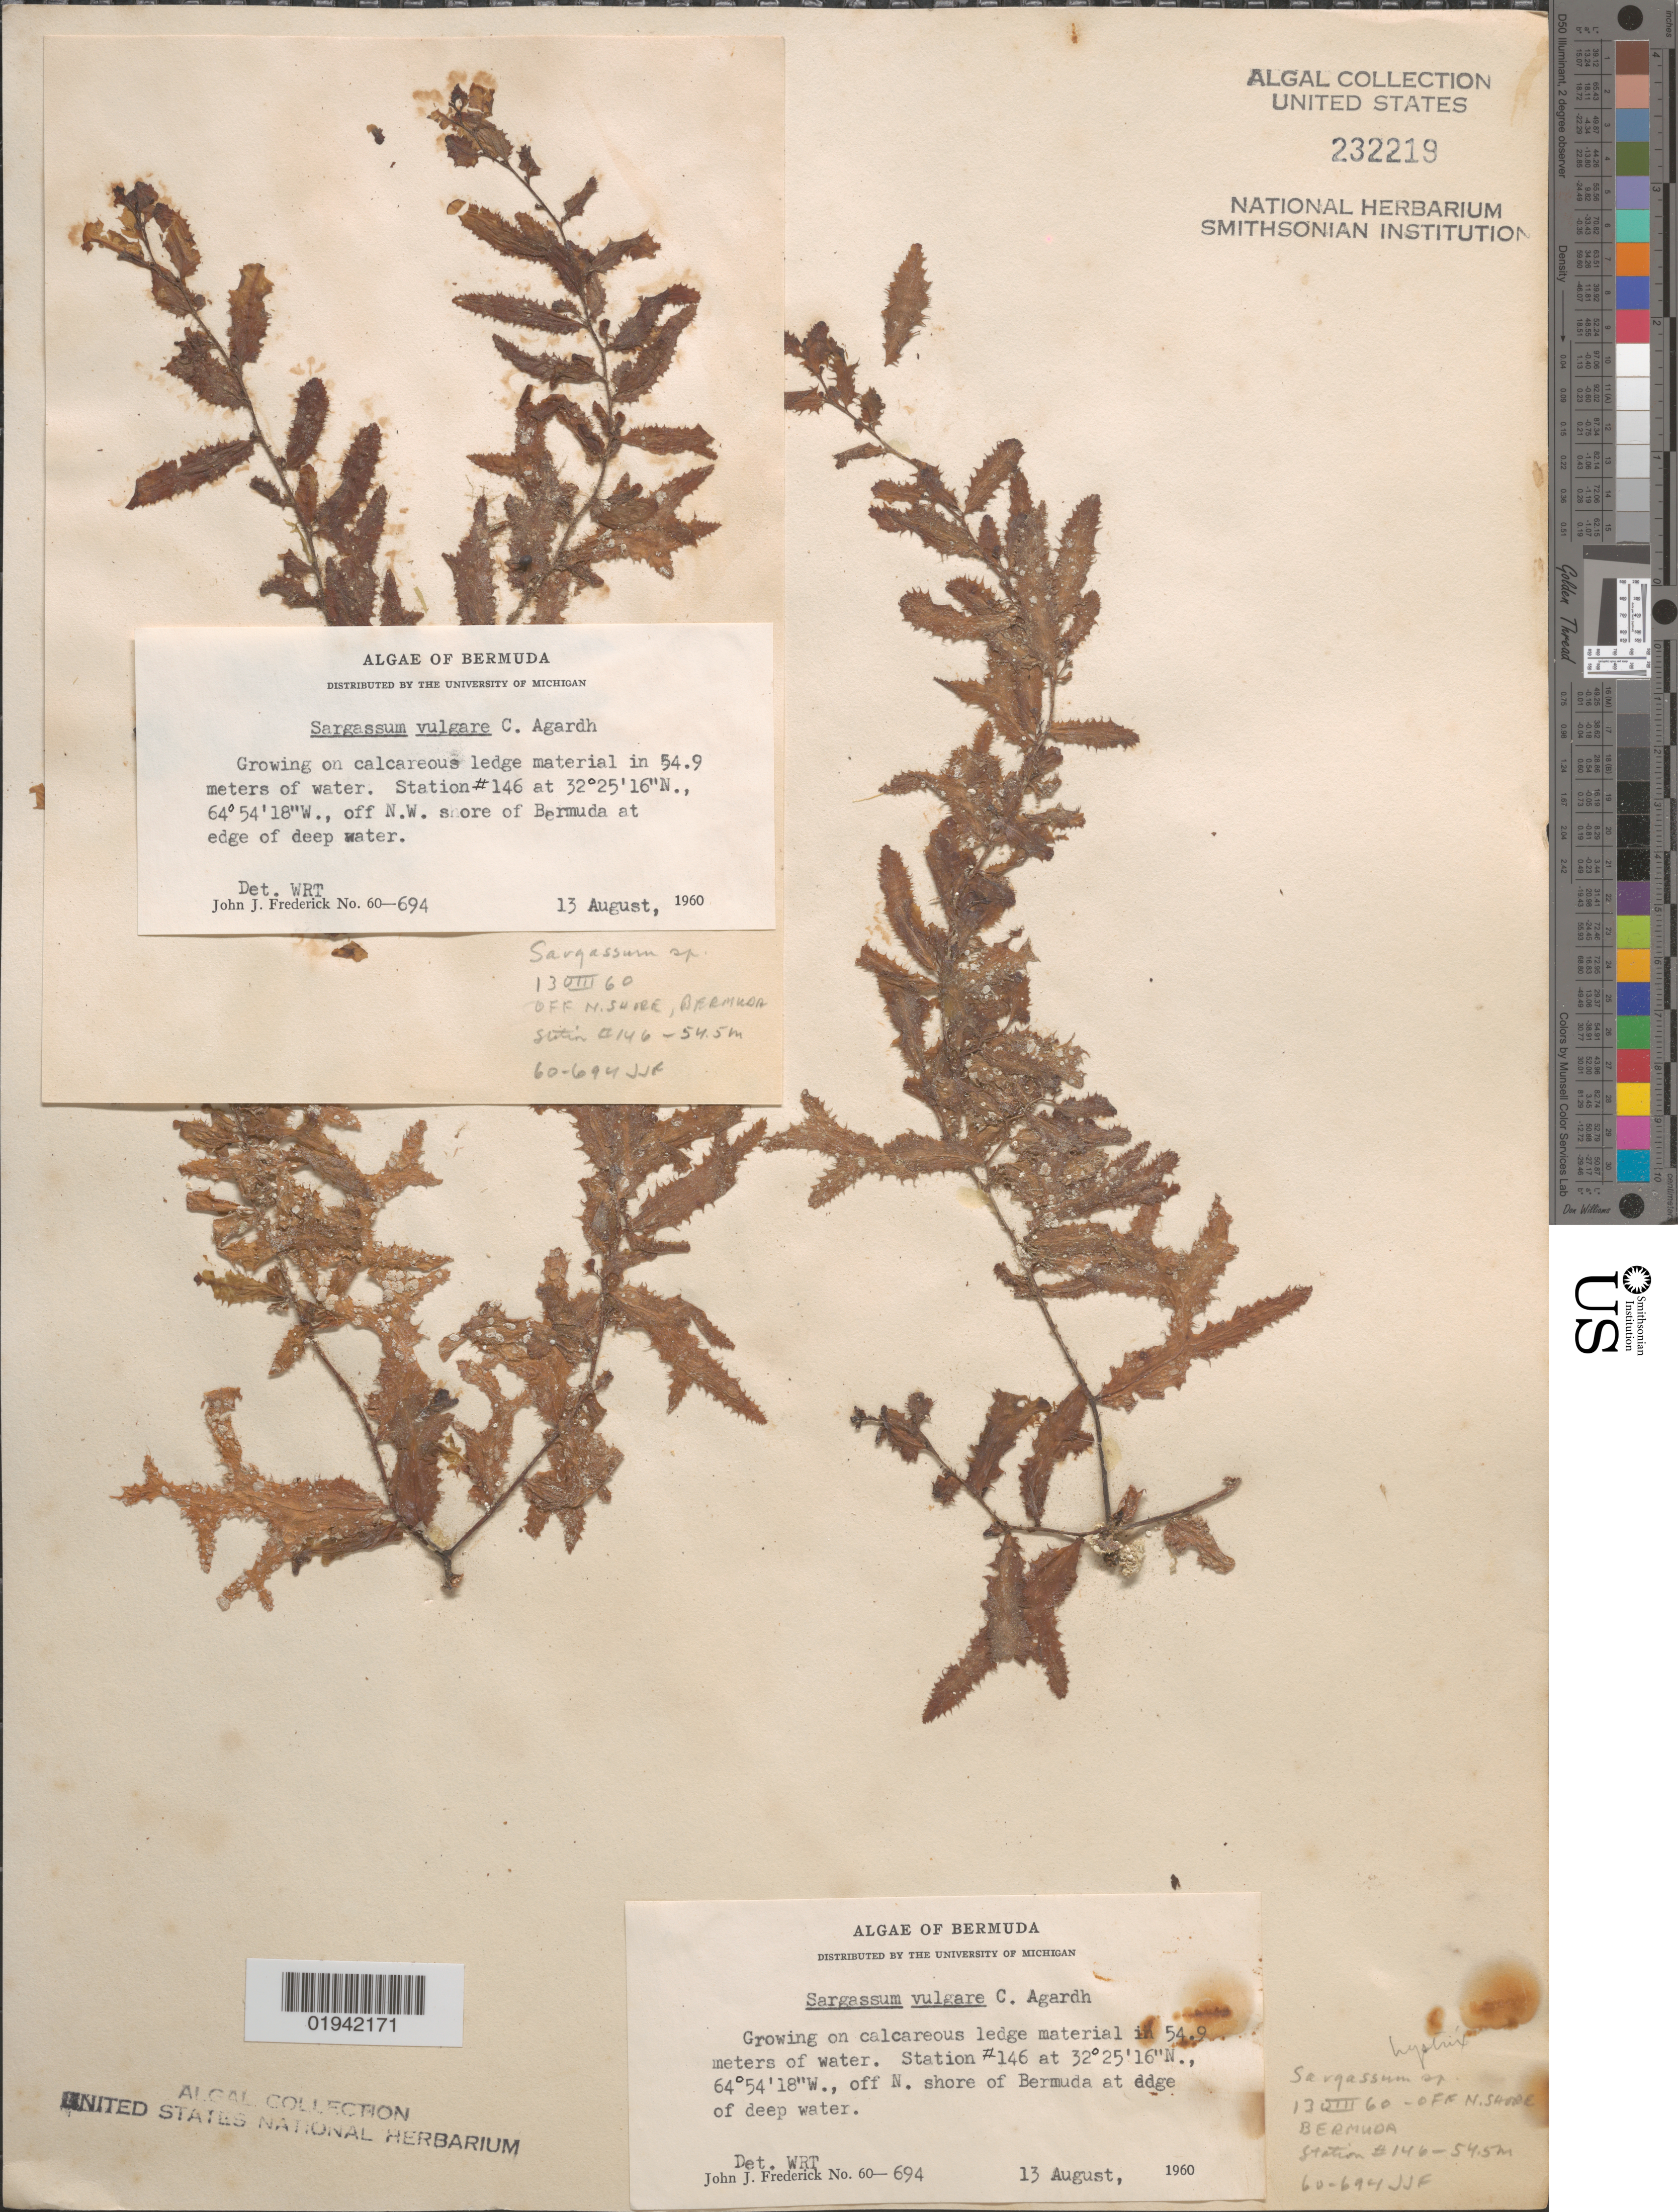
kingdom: Chromista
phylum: Ochrophyta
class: Phaeophyceae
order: Fucales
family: Sargassaceae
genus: Sargassum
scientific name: Sargassum vulgare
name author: C. Agardh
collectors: J. Frederick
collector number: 60-694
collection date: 1960-08-13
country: Bermuda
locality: Station #146, off N. shore of Bermuda at edge of deep water.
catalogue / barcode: US 232219